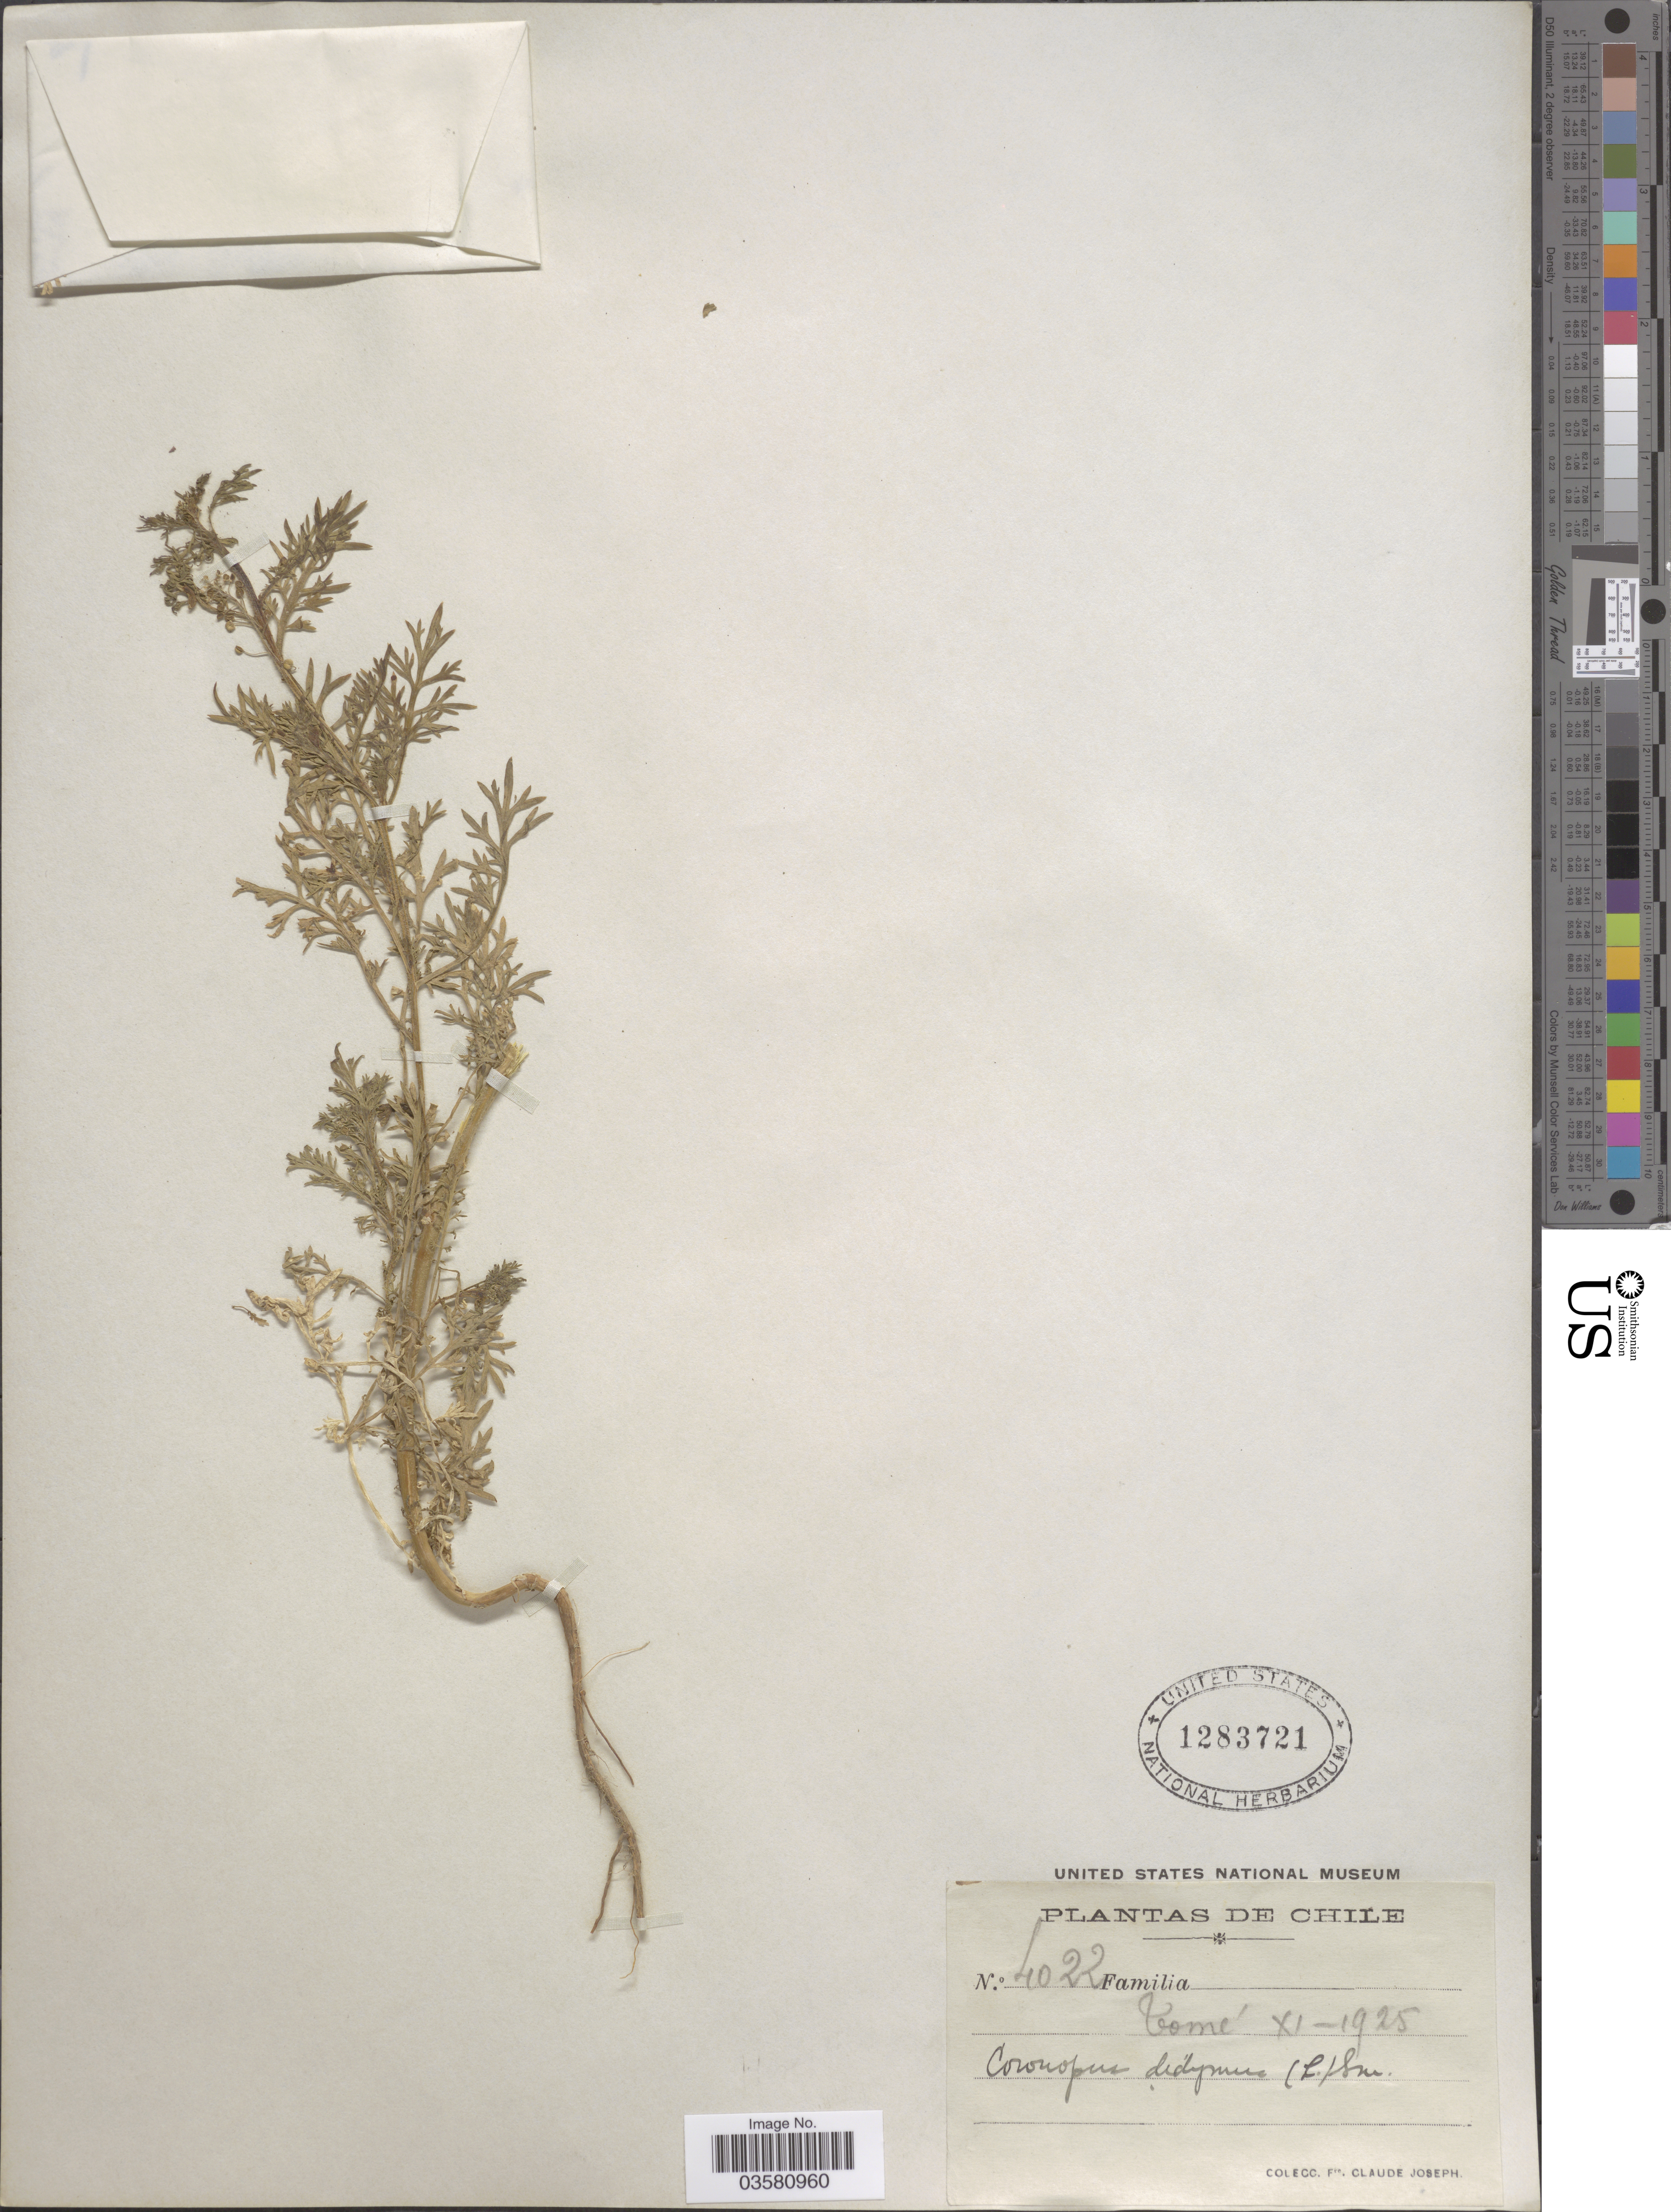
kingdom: Plantae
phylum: Tracheophyta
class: Magnoliopsida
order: Brassicales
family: Brassicaceae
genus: Lepidium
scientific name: Lepidium didymum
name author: L.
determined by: Strong, M. T., (US), Smithsonian Institution - National Museum of Natural History (UNITED STATES)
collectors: Bro. Claude-Joseph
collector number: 4022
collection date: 1925-11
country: Chile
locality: Tomé.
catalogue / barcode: US 1283721